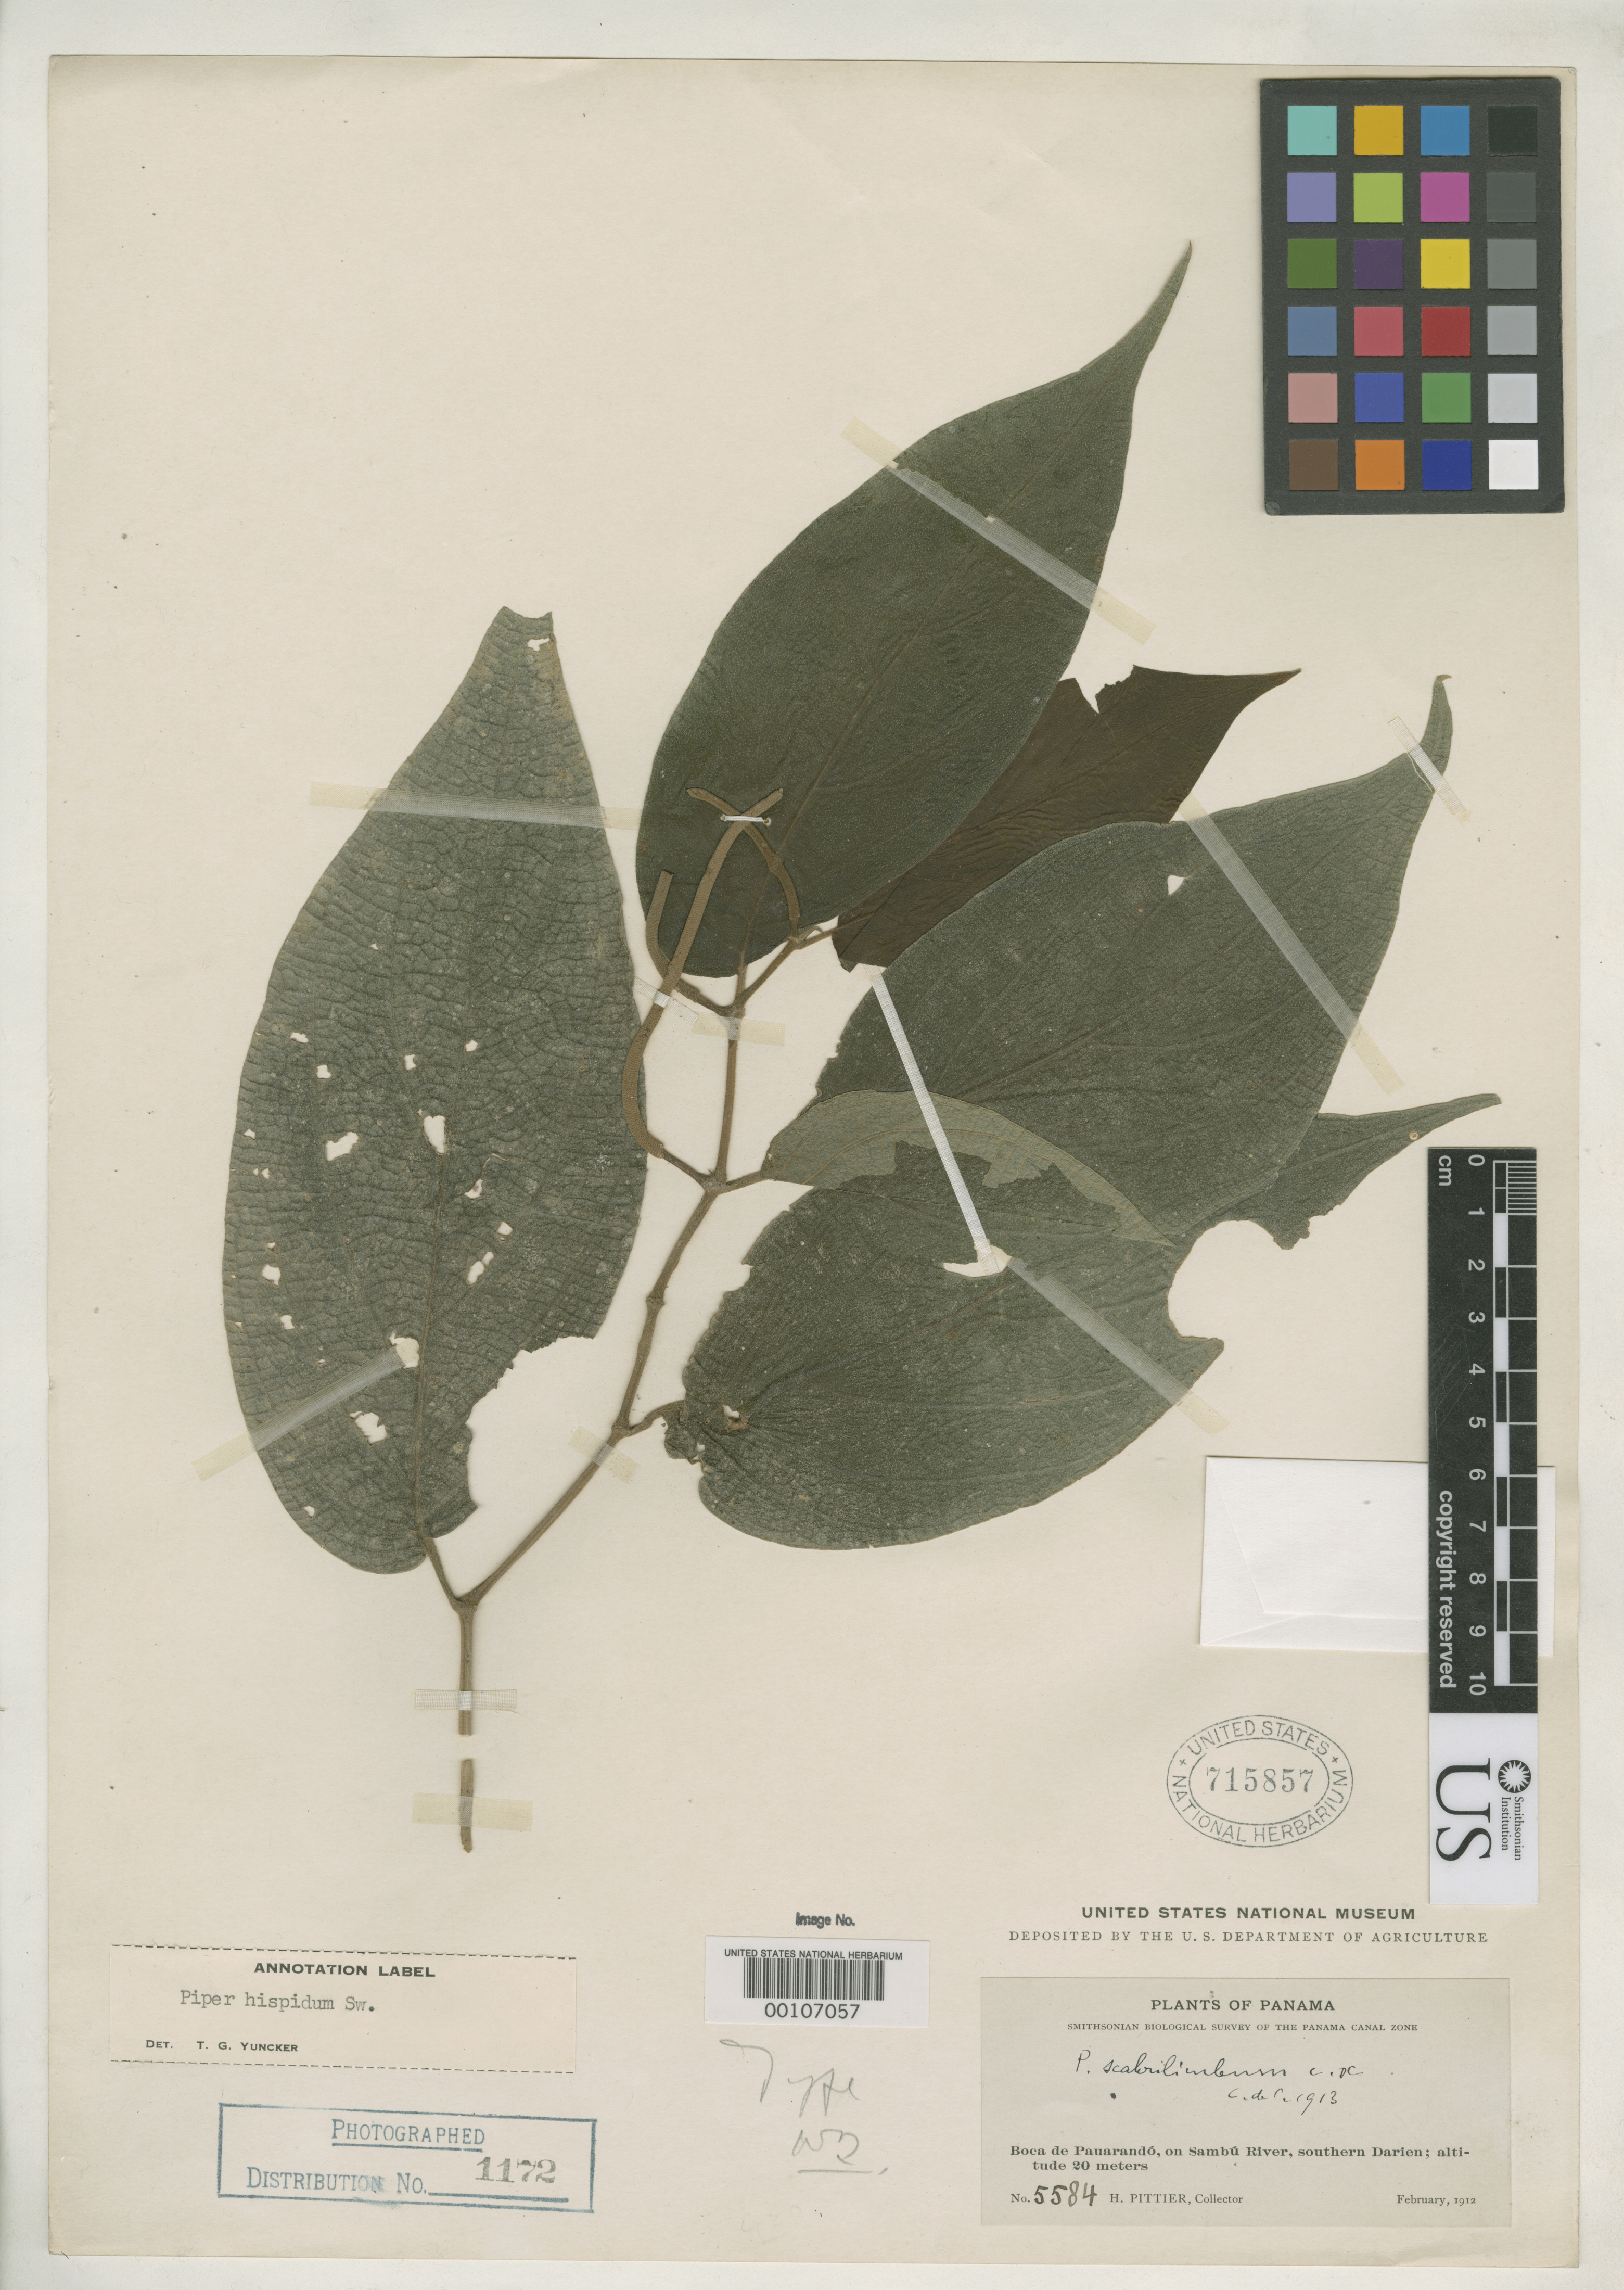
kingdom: Plantae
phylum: Tracheophyta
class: Magnoliopsida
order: Piperales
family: Piperaceae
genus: Piper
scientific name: Piper scabrilimbum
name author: C. DC.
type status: Type Collection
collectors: H. F. Pittier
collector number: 5584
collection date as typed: Feb 1912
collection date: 1912-02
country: Panama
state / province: Darién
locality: Boca de Pauarando, Sambu River.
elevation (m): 20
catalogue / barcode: US 715857